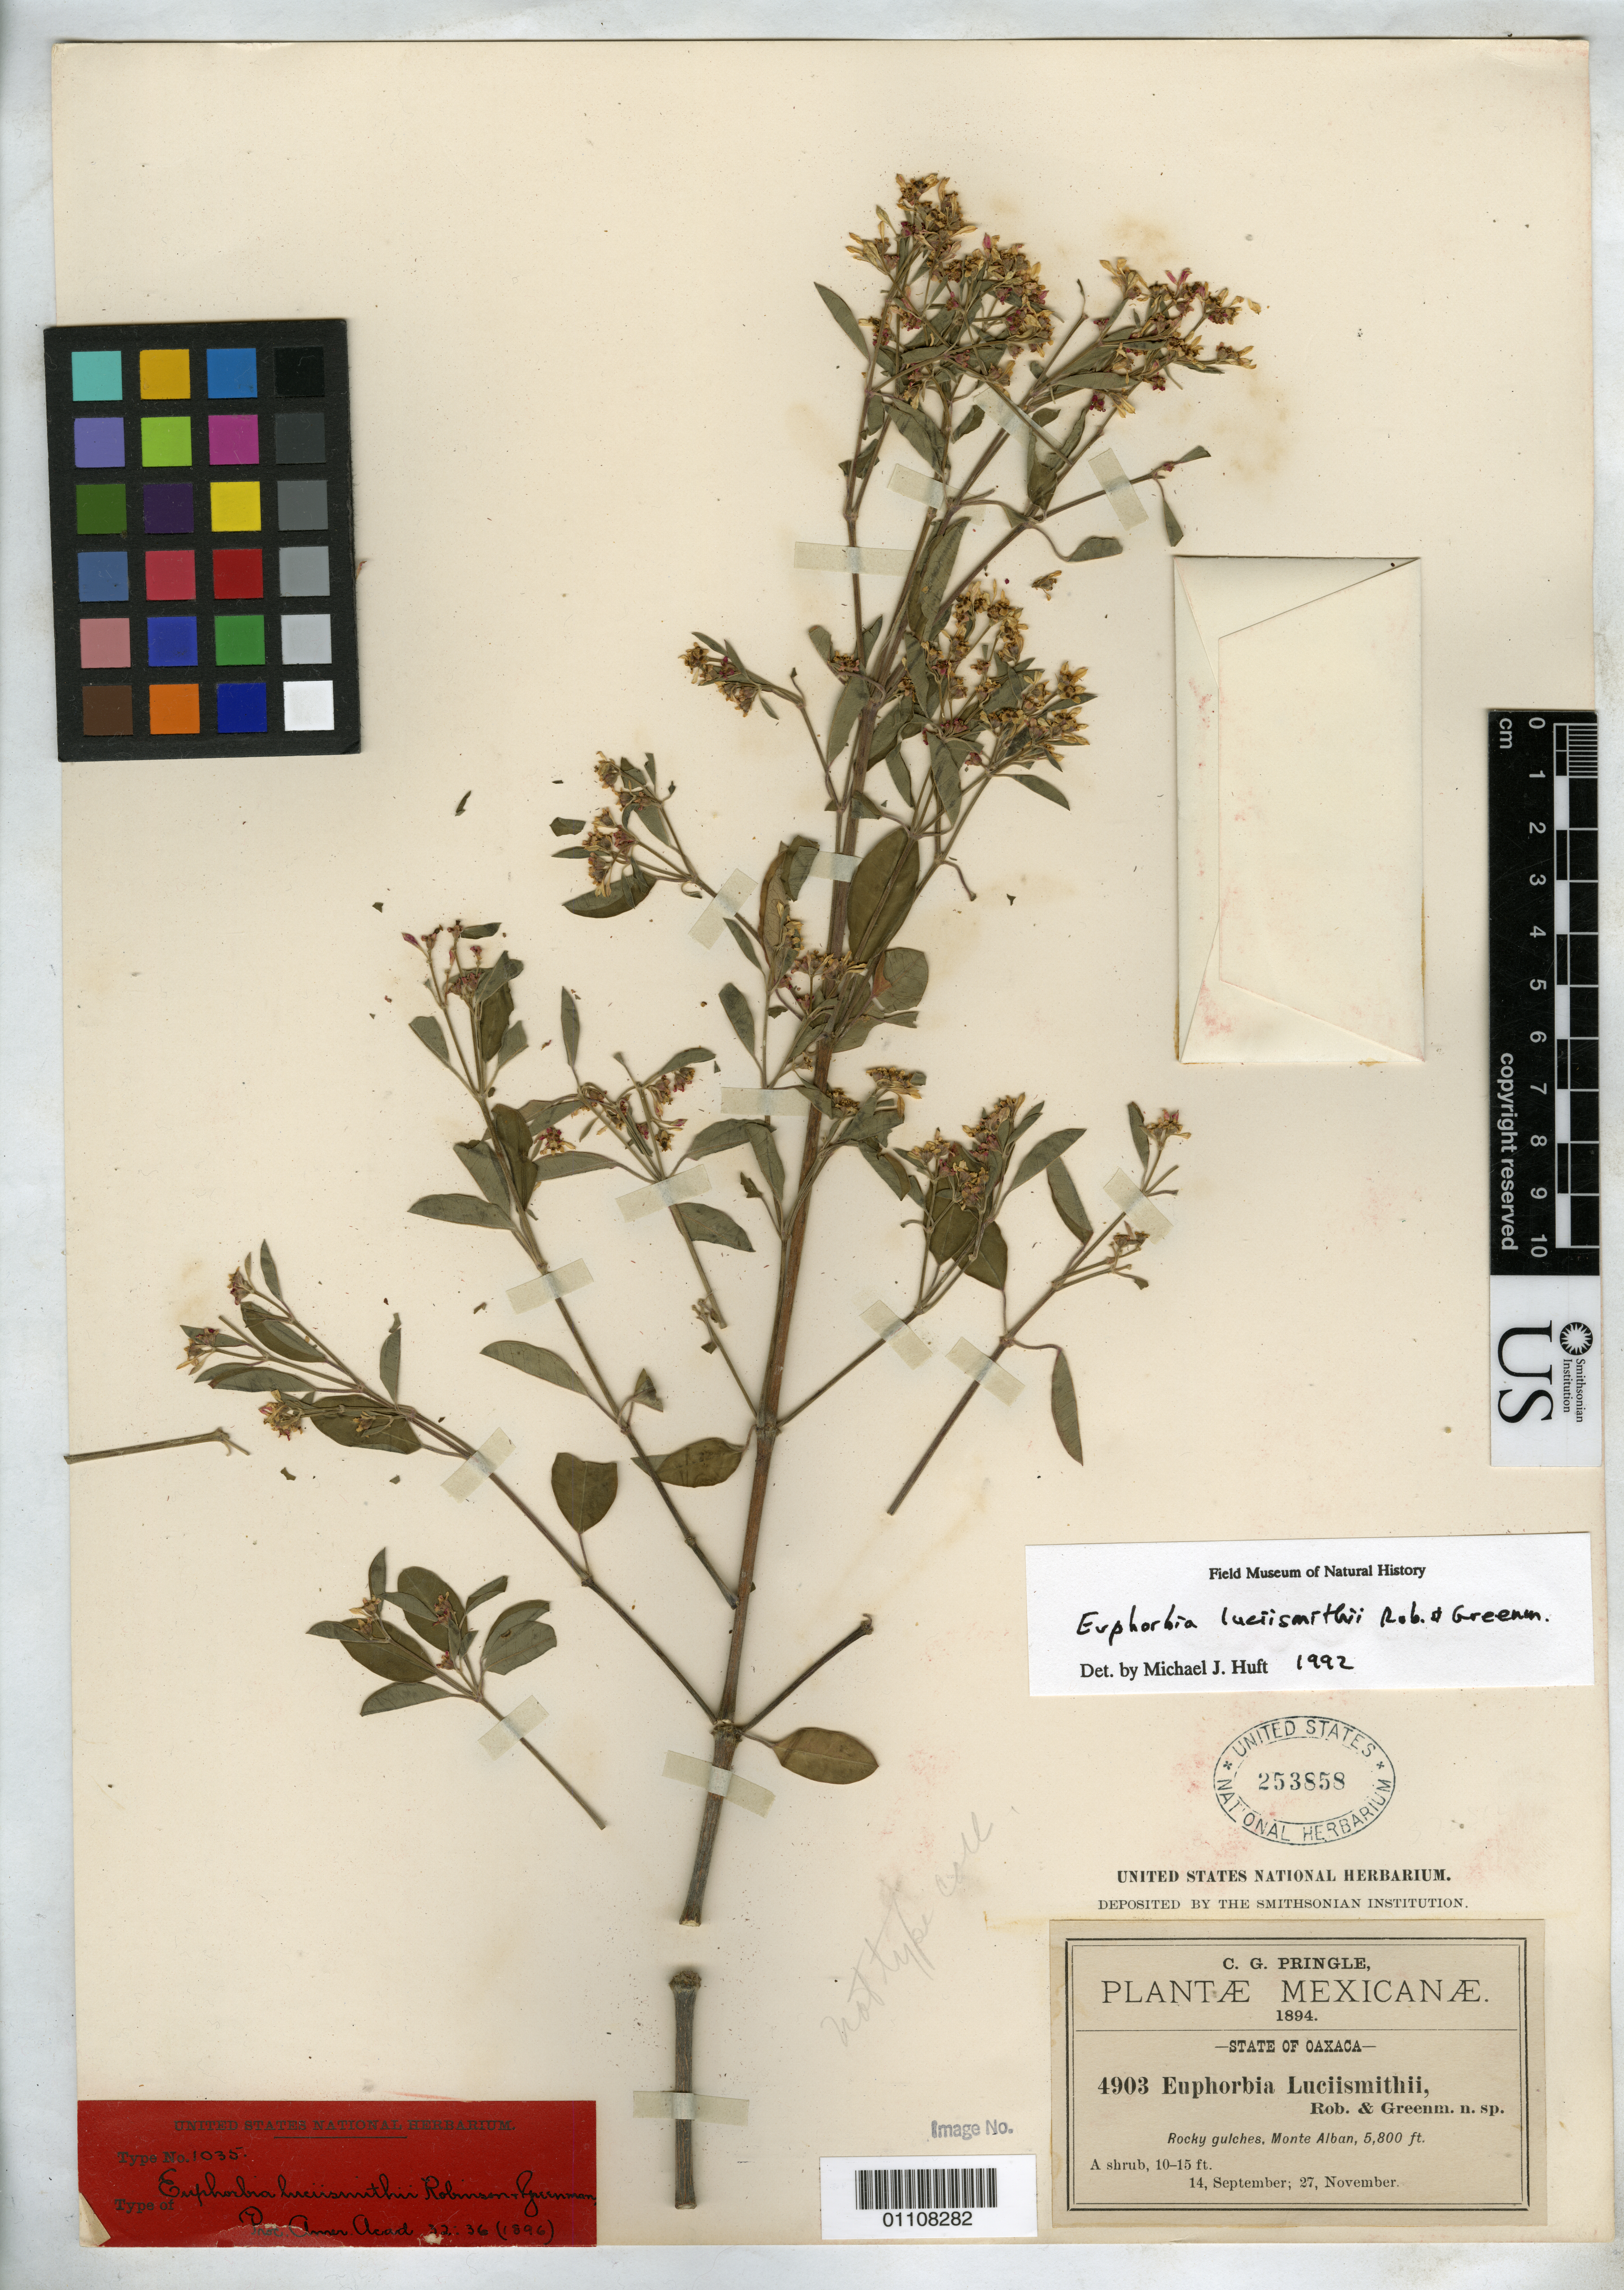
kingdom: Plantae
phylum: Tracheophyta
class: Magnoliopsida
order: Malpighiales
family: Euphorbiaceae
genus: Euphorbia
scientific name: Euphorbia luciismithii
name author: B.L. Rob. & Greenm.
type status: Syntype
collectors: C. G. Pringle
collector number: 4903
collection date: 1894-09-14/1894-11-27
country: Mexico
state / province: Oaxaca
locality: Monte Alban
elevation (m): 1768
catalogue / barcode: US 253858